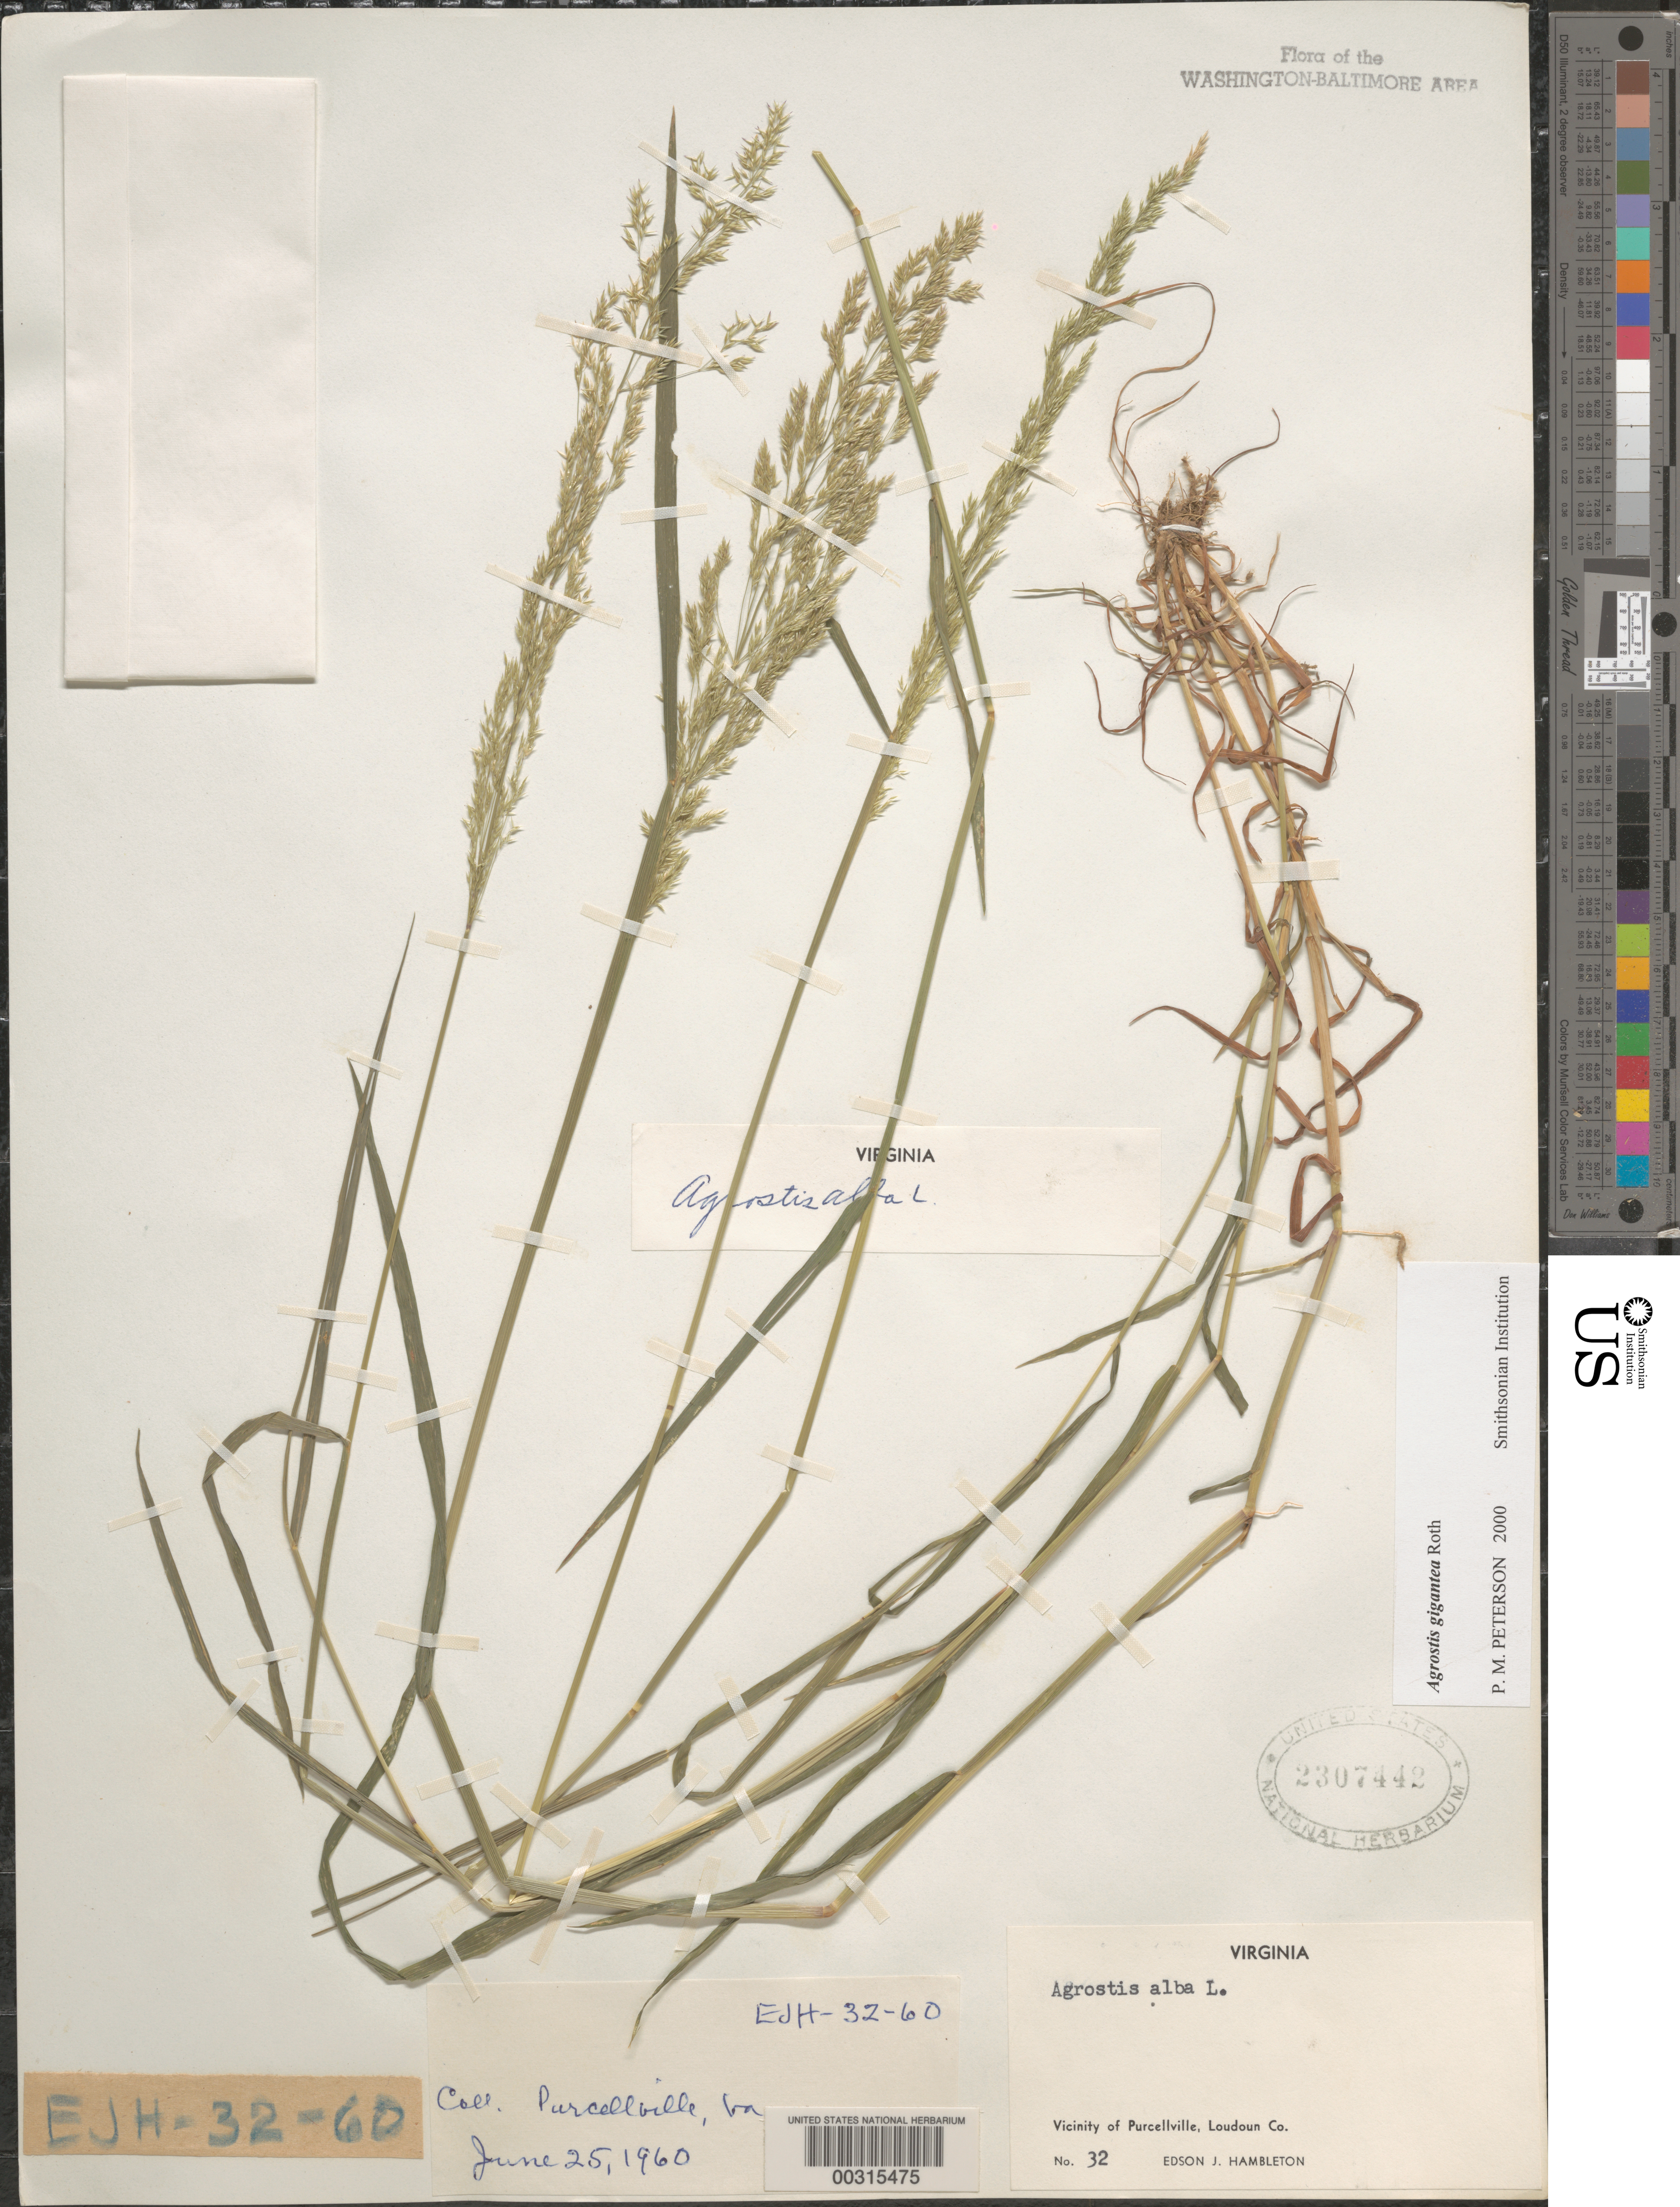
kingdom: Plantae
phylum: Tracheophyta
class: Liliopsida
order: Poales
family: Poaceae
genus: Agrostis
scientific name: Agrostis gigantea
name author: Roth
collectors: E. Hambleton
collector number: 32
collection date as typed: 25 Jun 1960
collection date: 1960-06-25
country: United States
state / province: Virginia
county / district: Loudoun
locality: Purcellville vicinity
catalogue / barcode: US 2307442